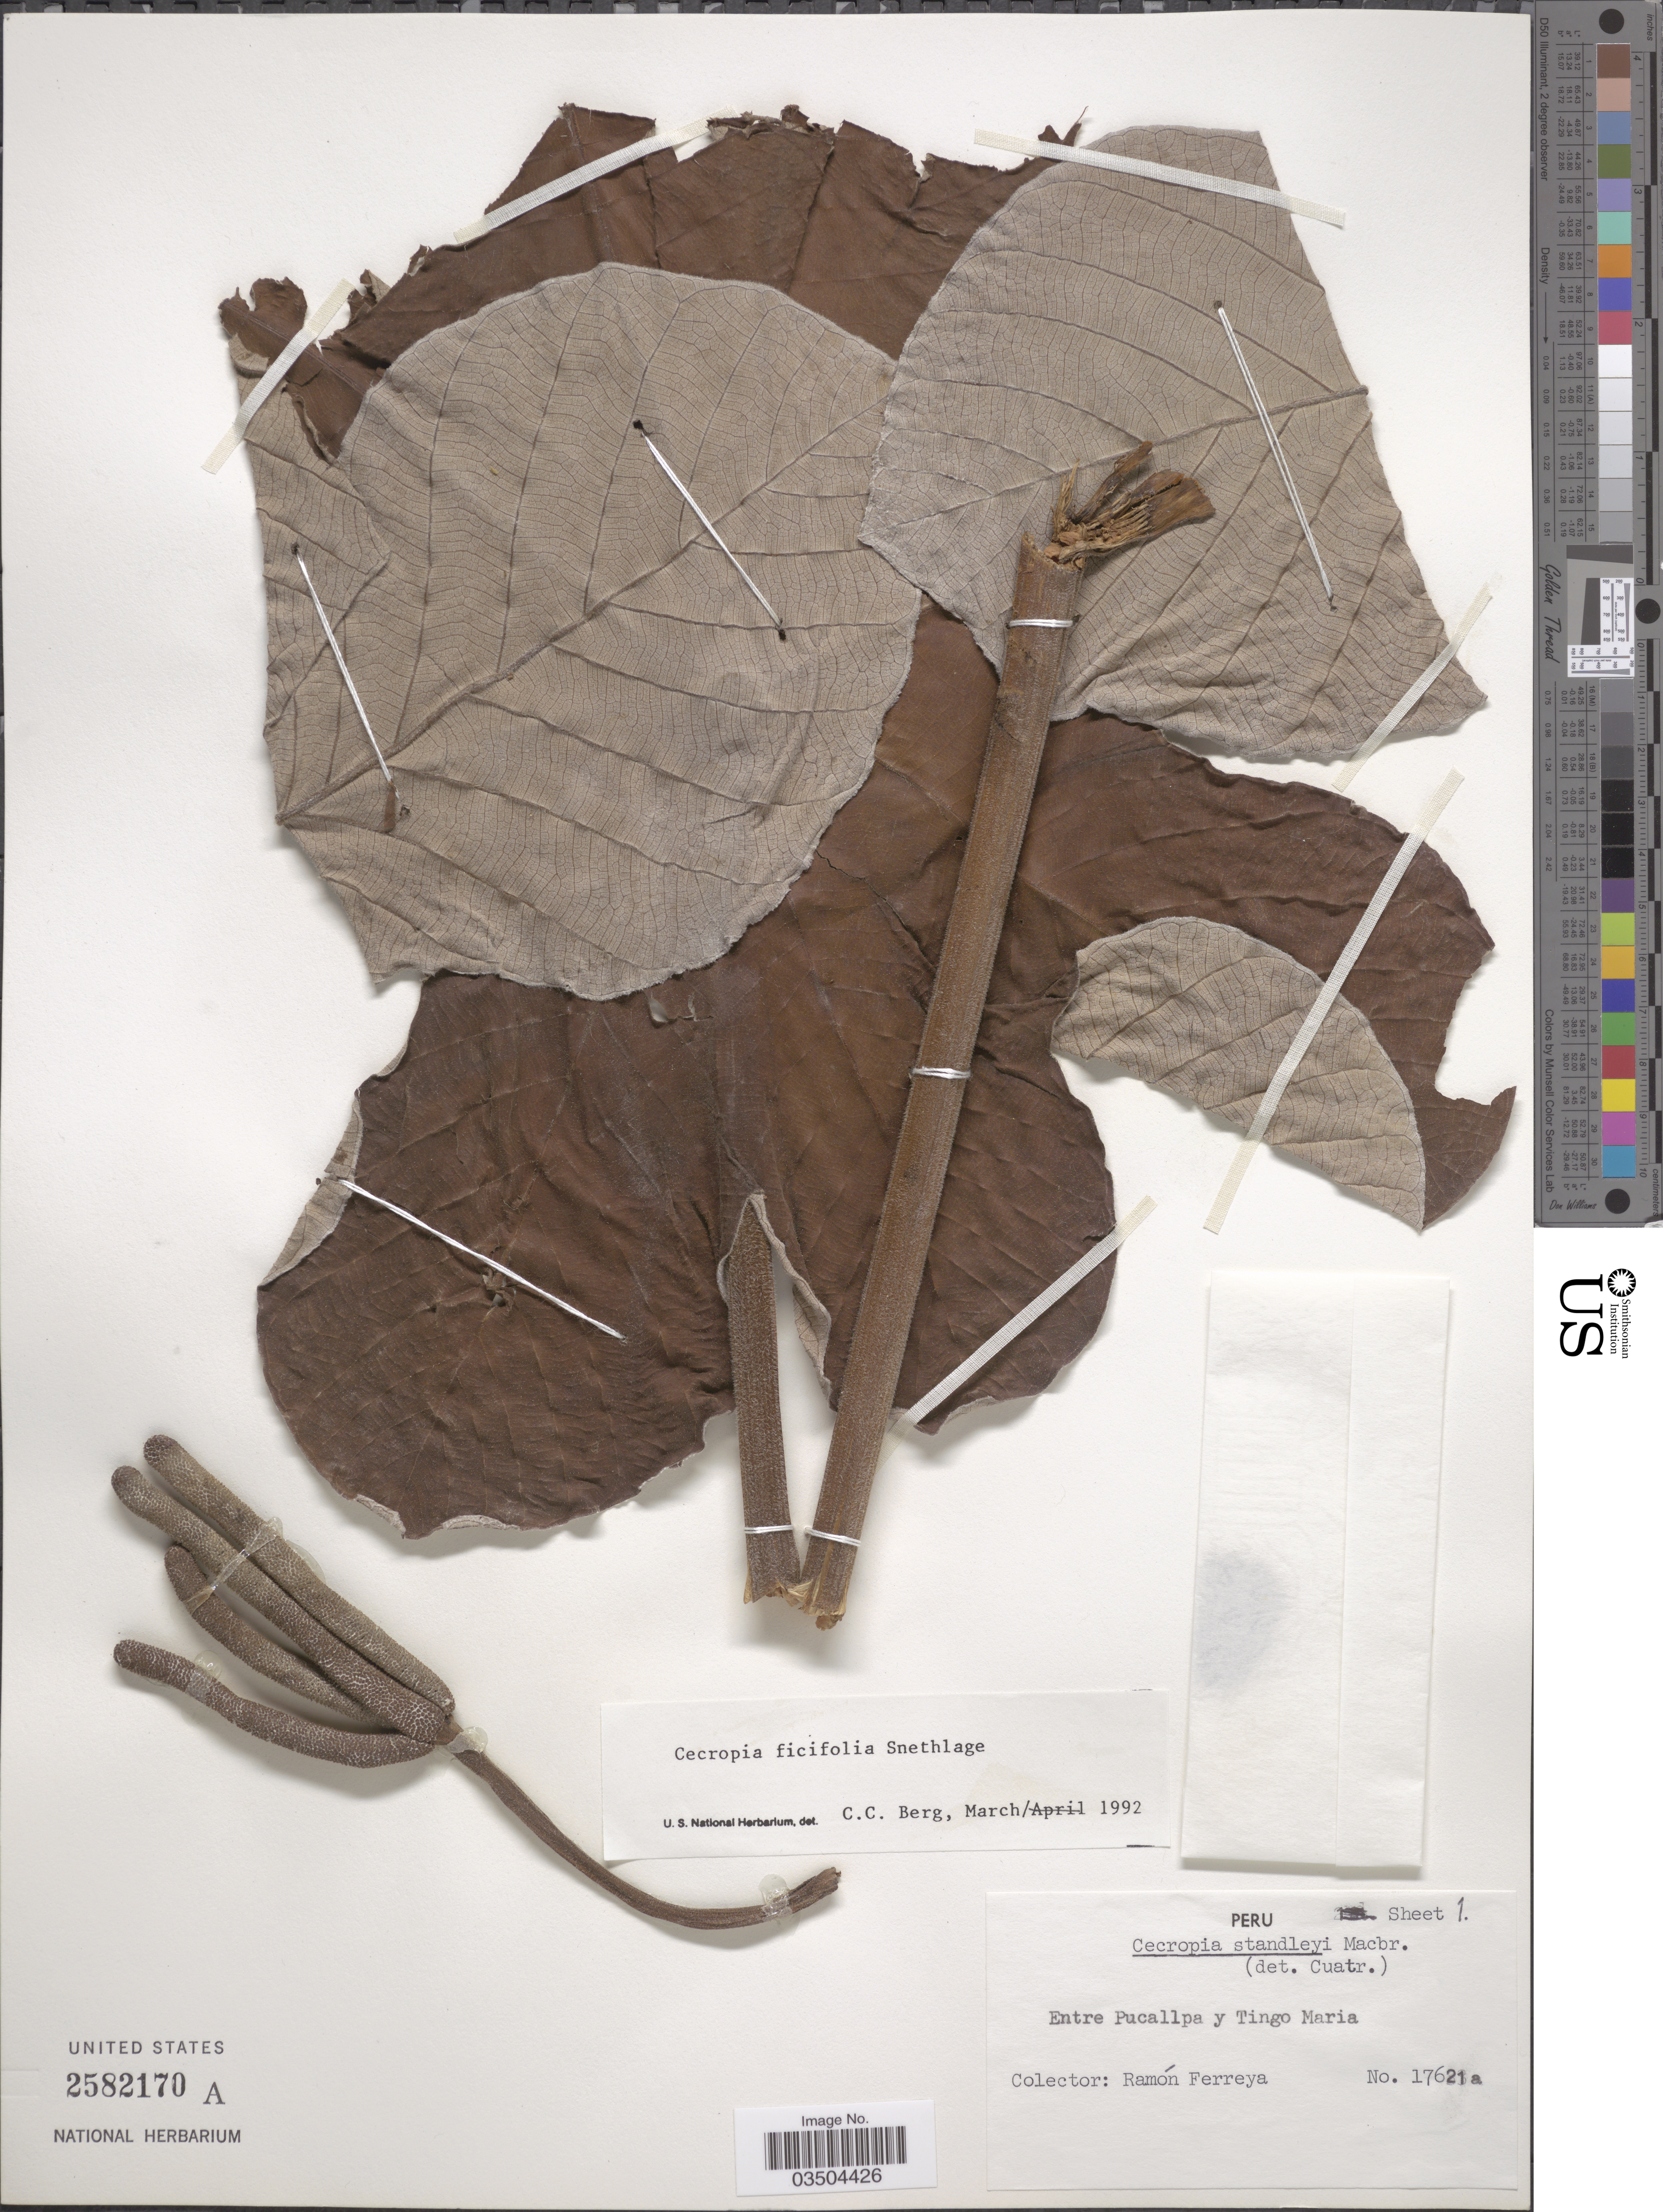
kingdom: Plantae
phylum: Tracheophyta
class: Magnoliopsida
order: Rosales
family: Urticaceae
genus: Cecropia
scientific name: Cecropia ficifolia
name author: Snethlage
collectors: R. A. Ferreyra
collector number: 17621a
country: Peru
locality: Entre Pucallpa y Tingo Maria.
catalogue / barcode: US 2582170A